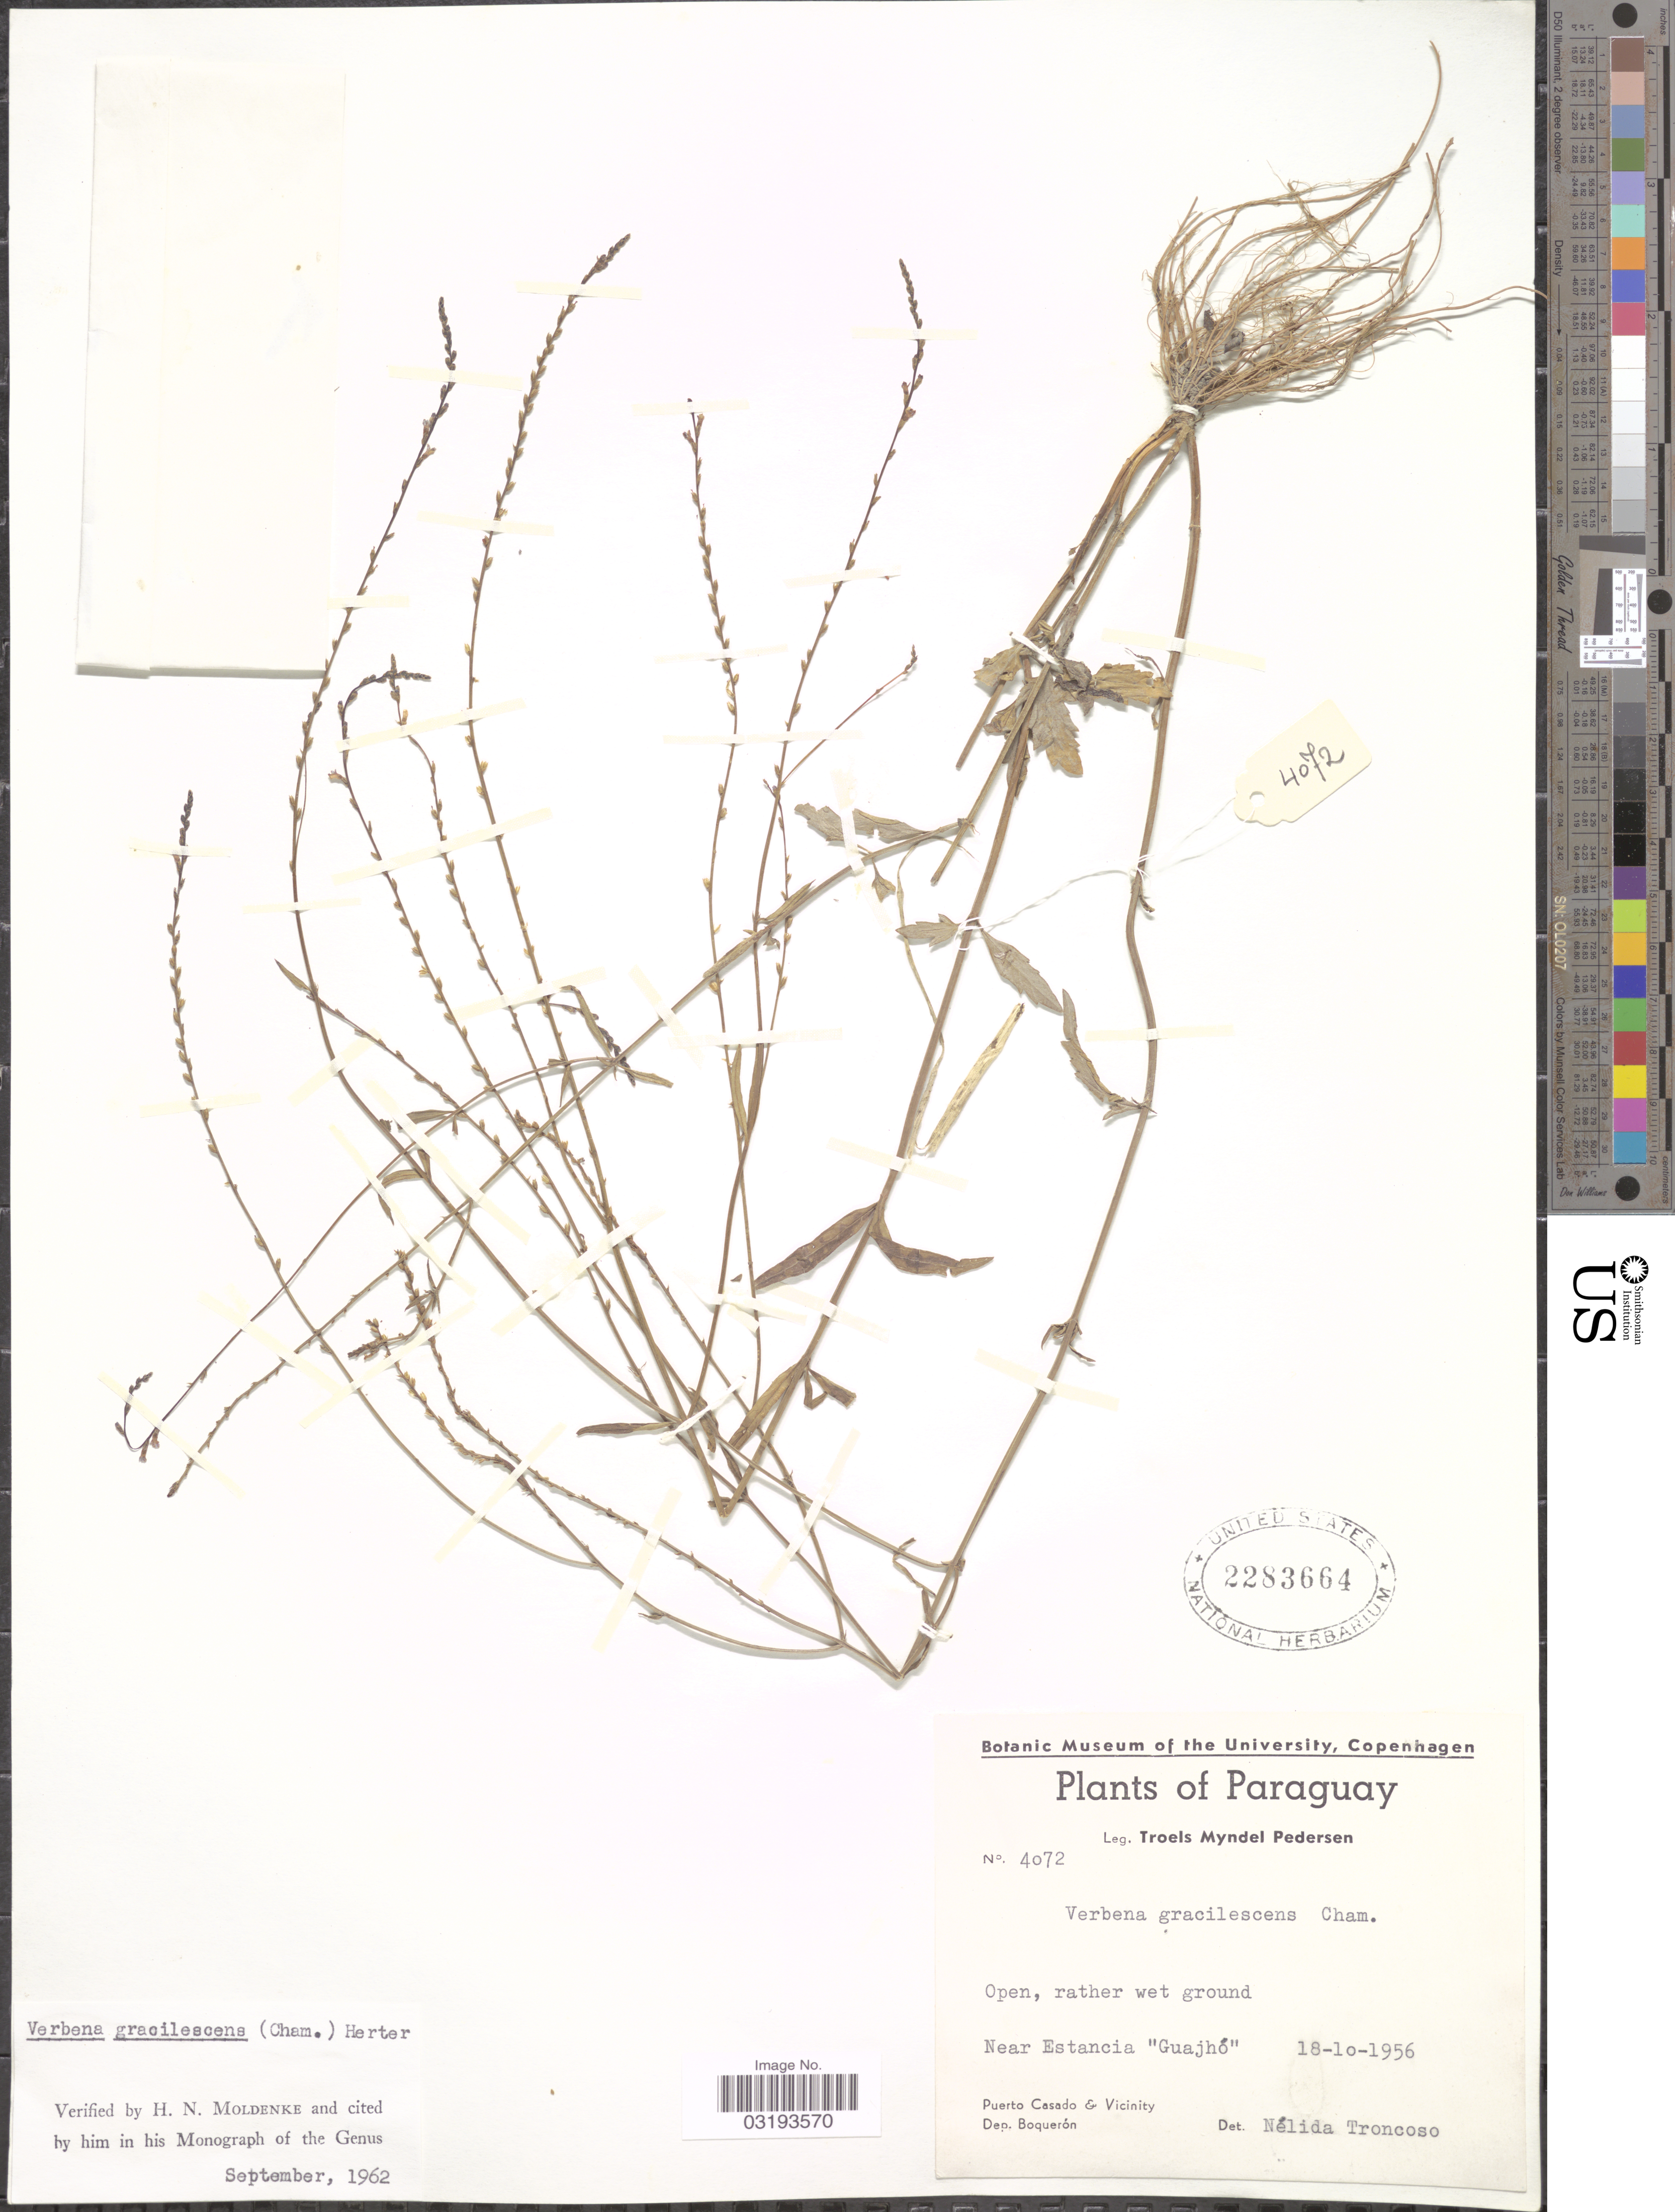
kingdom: Plantae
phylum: Tracheophyta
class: Magnoliopsida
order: Lamiales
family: Verbenaceae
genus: Verbena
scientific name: Verbena gracilescens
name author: (Cham.) Herter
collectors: T. Pederson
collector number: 4072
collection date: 1956-10-18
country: Paraguay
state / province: Boqueron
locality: Near Estancia "Guajhó". Puerto Casado & Vicinity. Dep. Boquerón.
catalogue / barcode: US 2283664